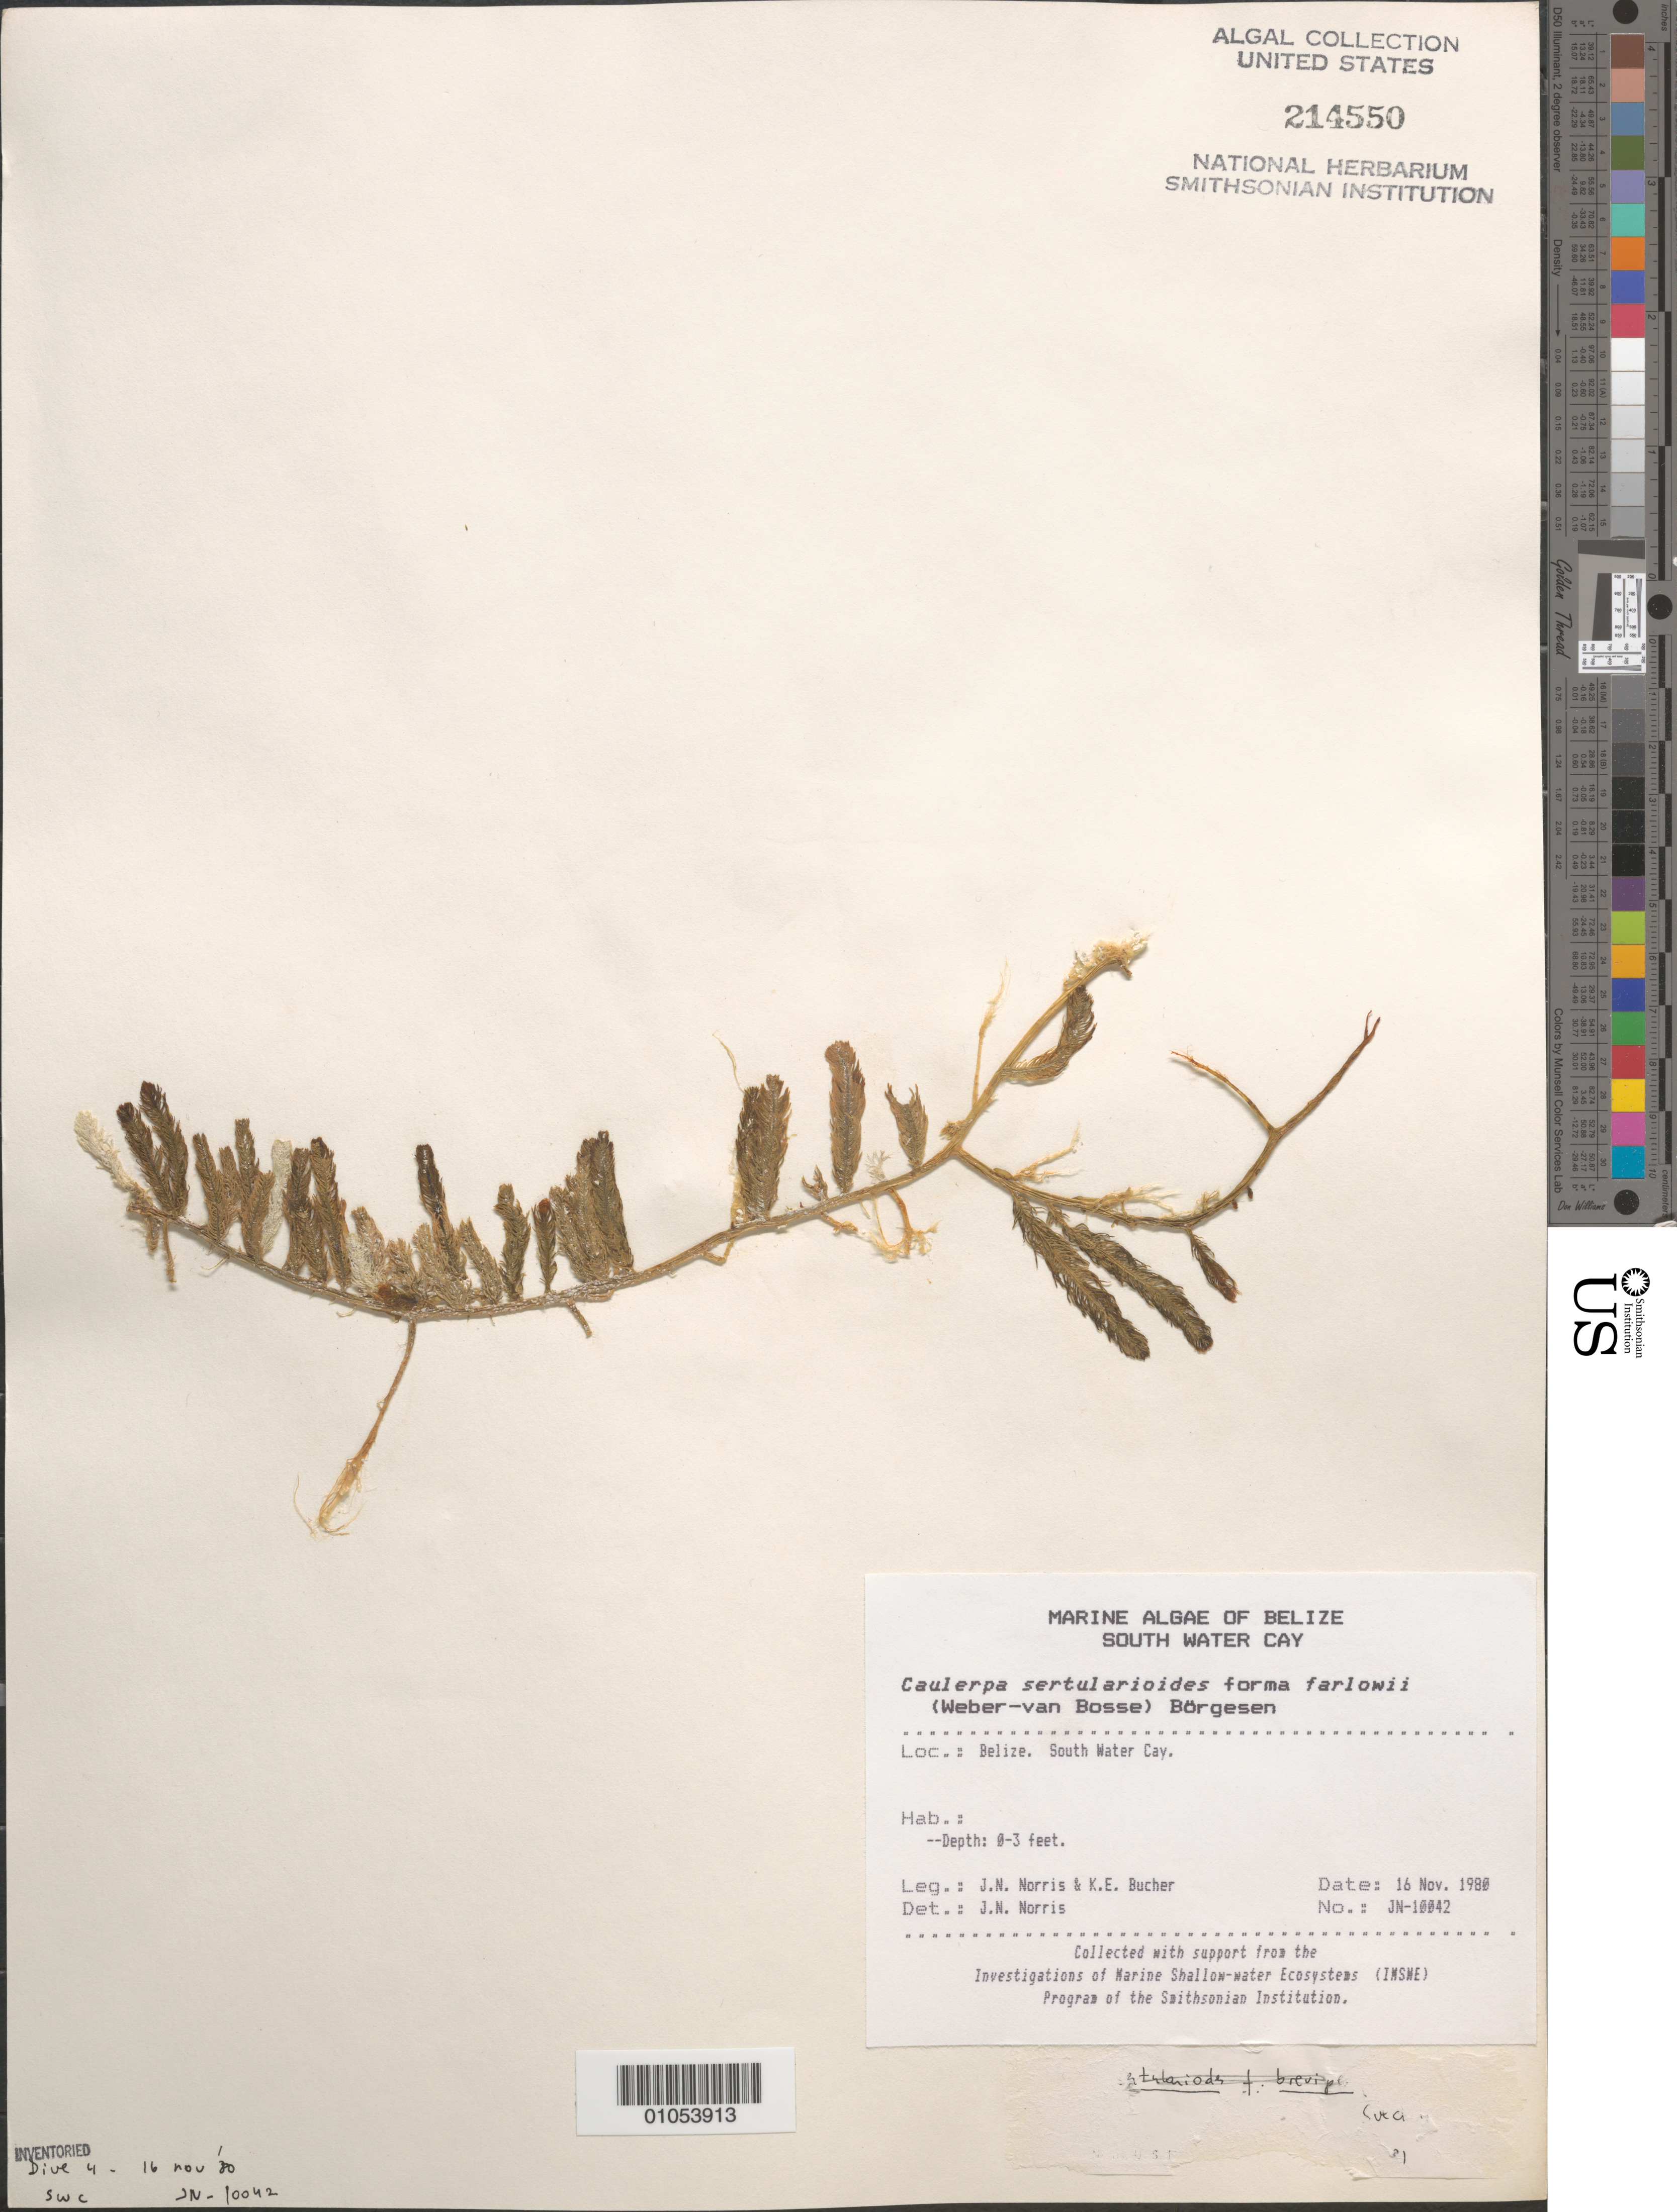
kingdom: Plantae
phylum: Chlorophyta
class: Ulvophyceae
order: Bryopsidales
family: Caulerpaceae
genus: Caulerpa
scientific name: Caulerpa sertularioides f. farlowii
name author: (Weber Bosse) Børgesen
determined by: Norris, James N.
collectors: J. N. Norris & K. E. Bucher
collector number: JN-10042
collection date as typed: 16 Nov 1980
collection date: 1980-11-16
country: Belize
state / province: Stann Creek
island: South Water Cay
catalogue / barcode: US 214550